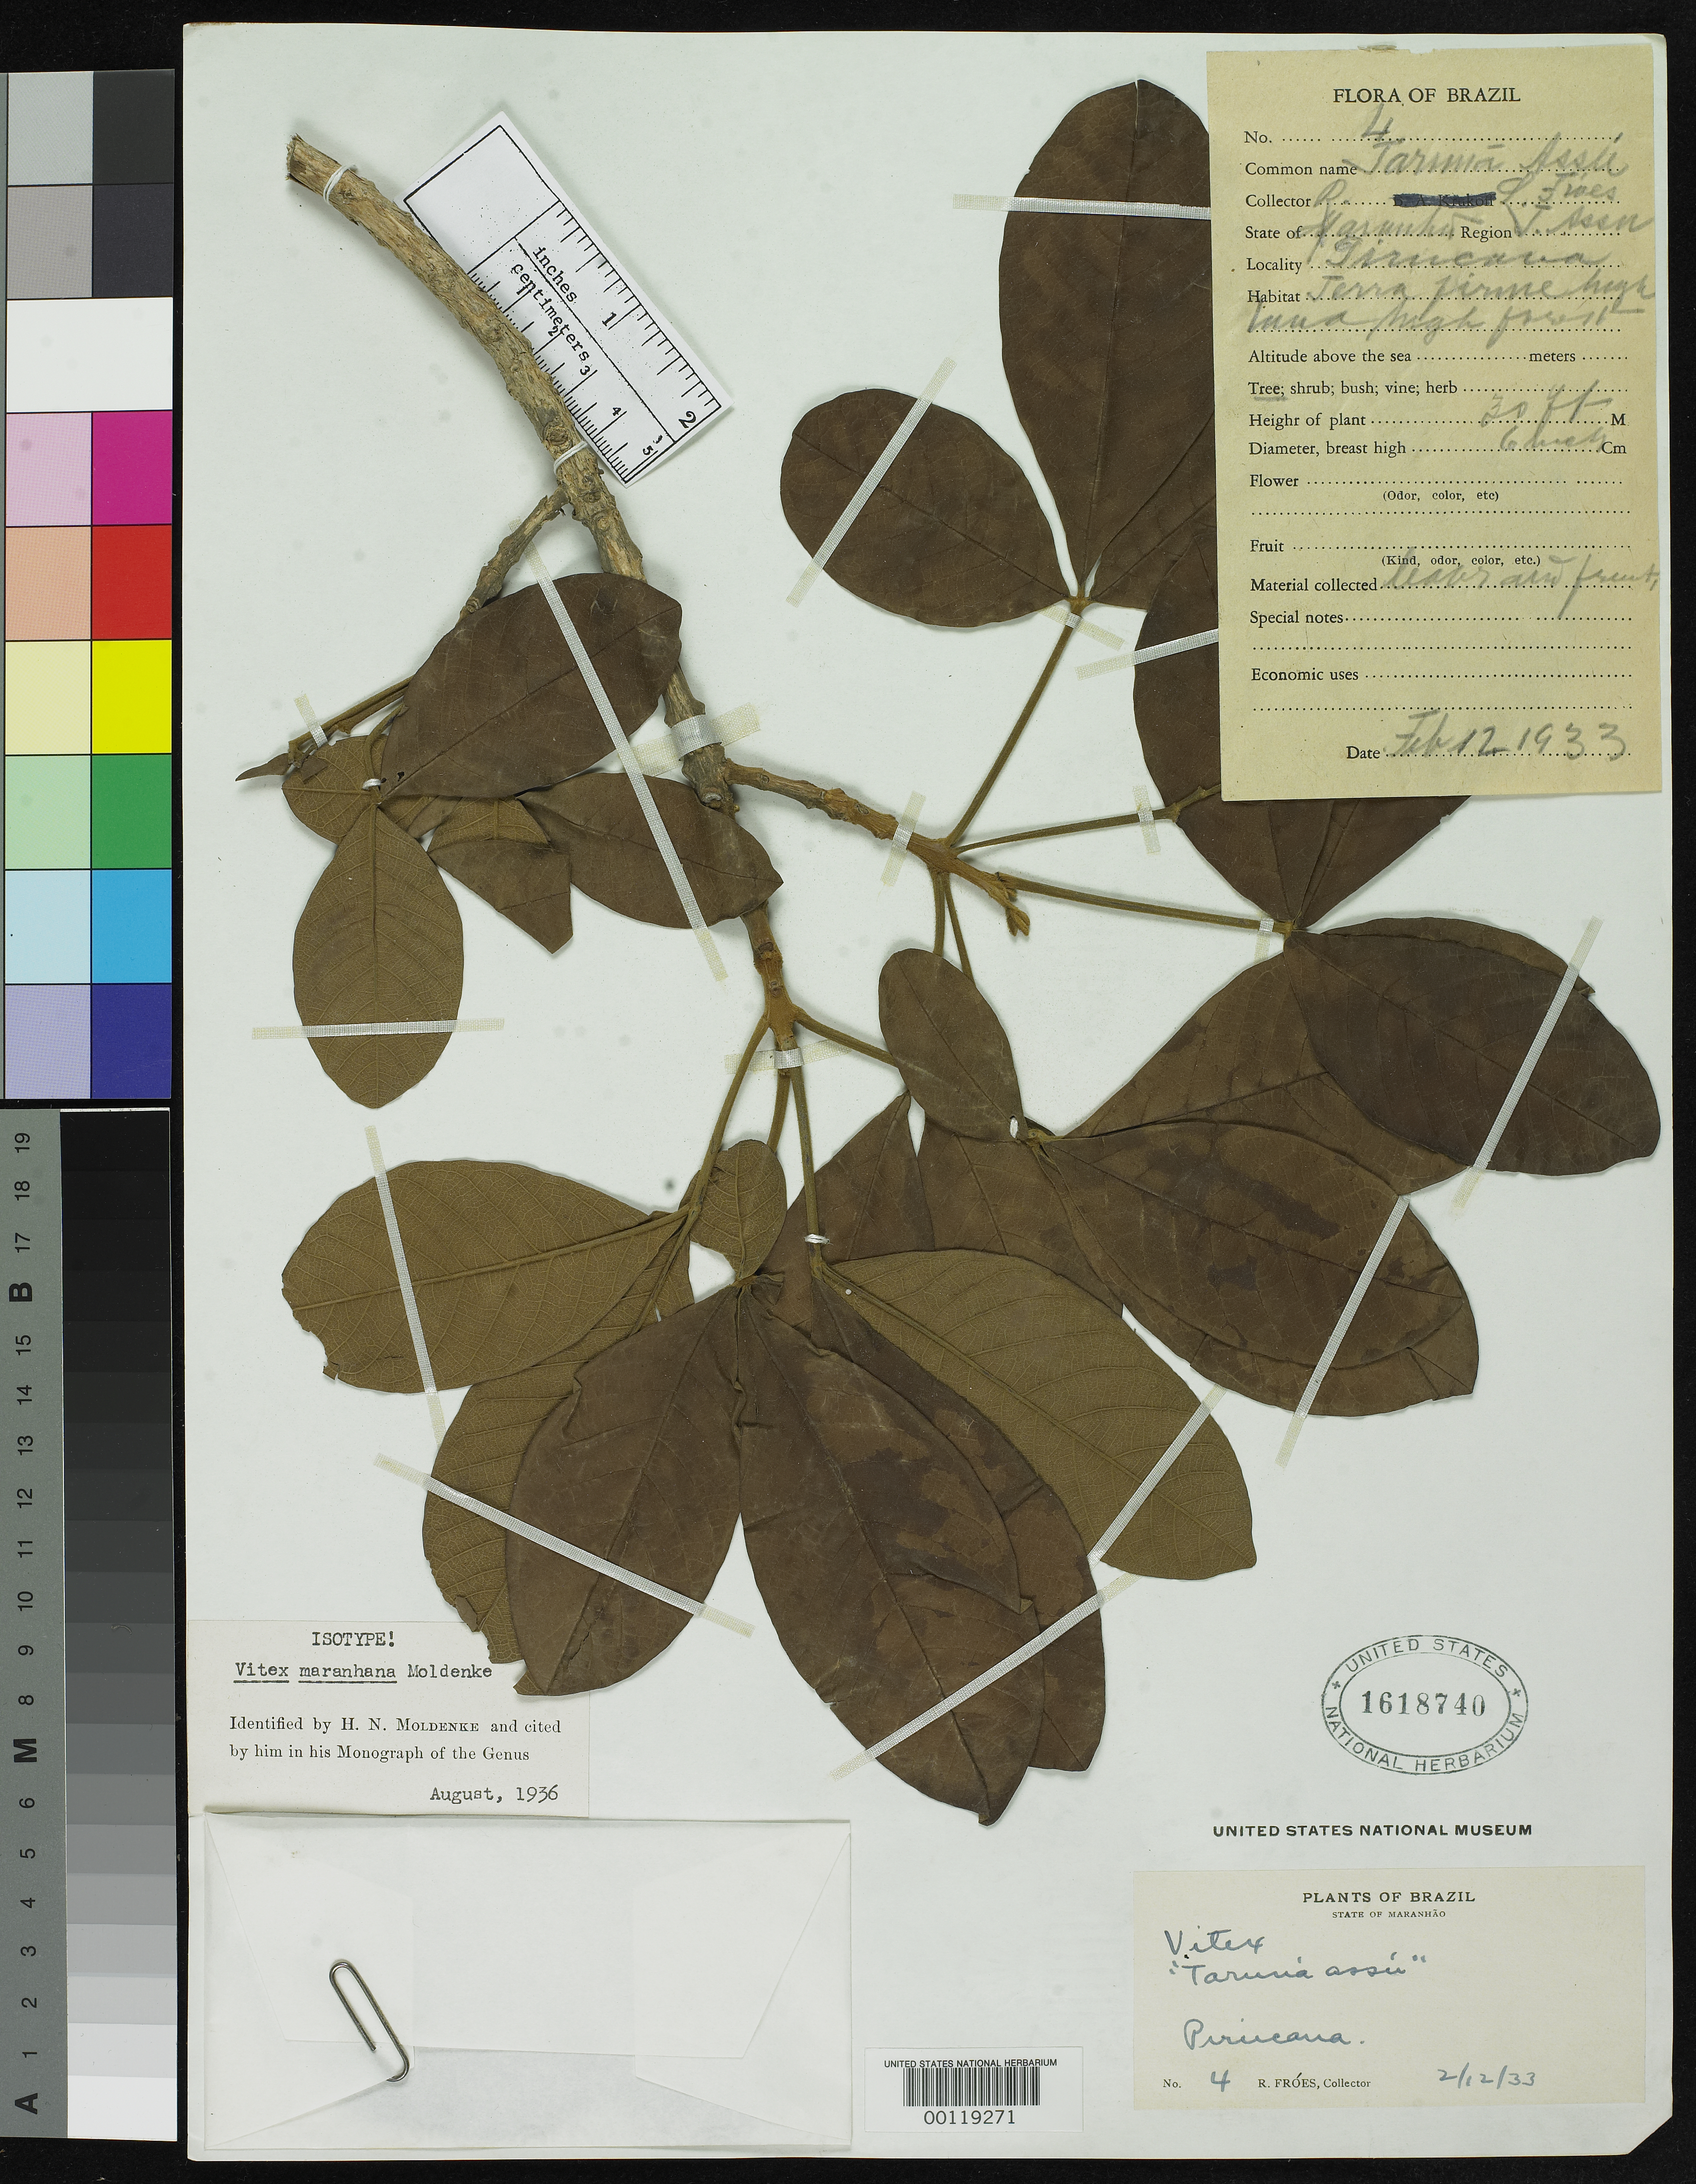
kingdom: Plantae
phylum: Tracheophyta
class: Magnoliopsida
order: Lamiales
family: Lamiaceae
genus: Vitex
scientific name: Vitex maranhana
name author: Moldenke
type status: Isotype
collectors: R. L. Fróes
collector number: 4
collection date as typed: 12 Feb 1933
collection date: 1933-02-12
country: Brazil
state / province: Maranhão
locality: Pirucana.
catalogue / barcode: US 1618740